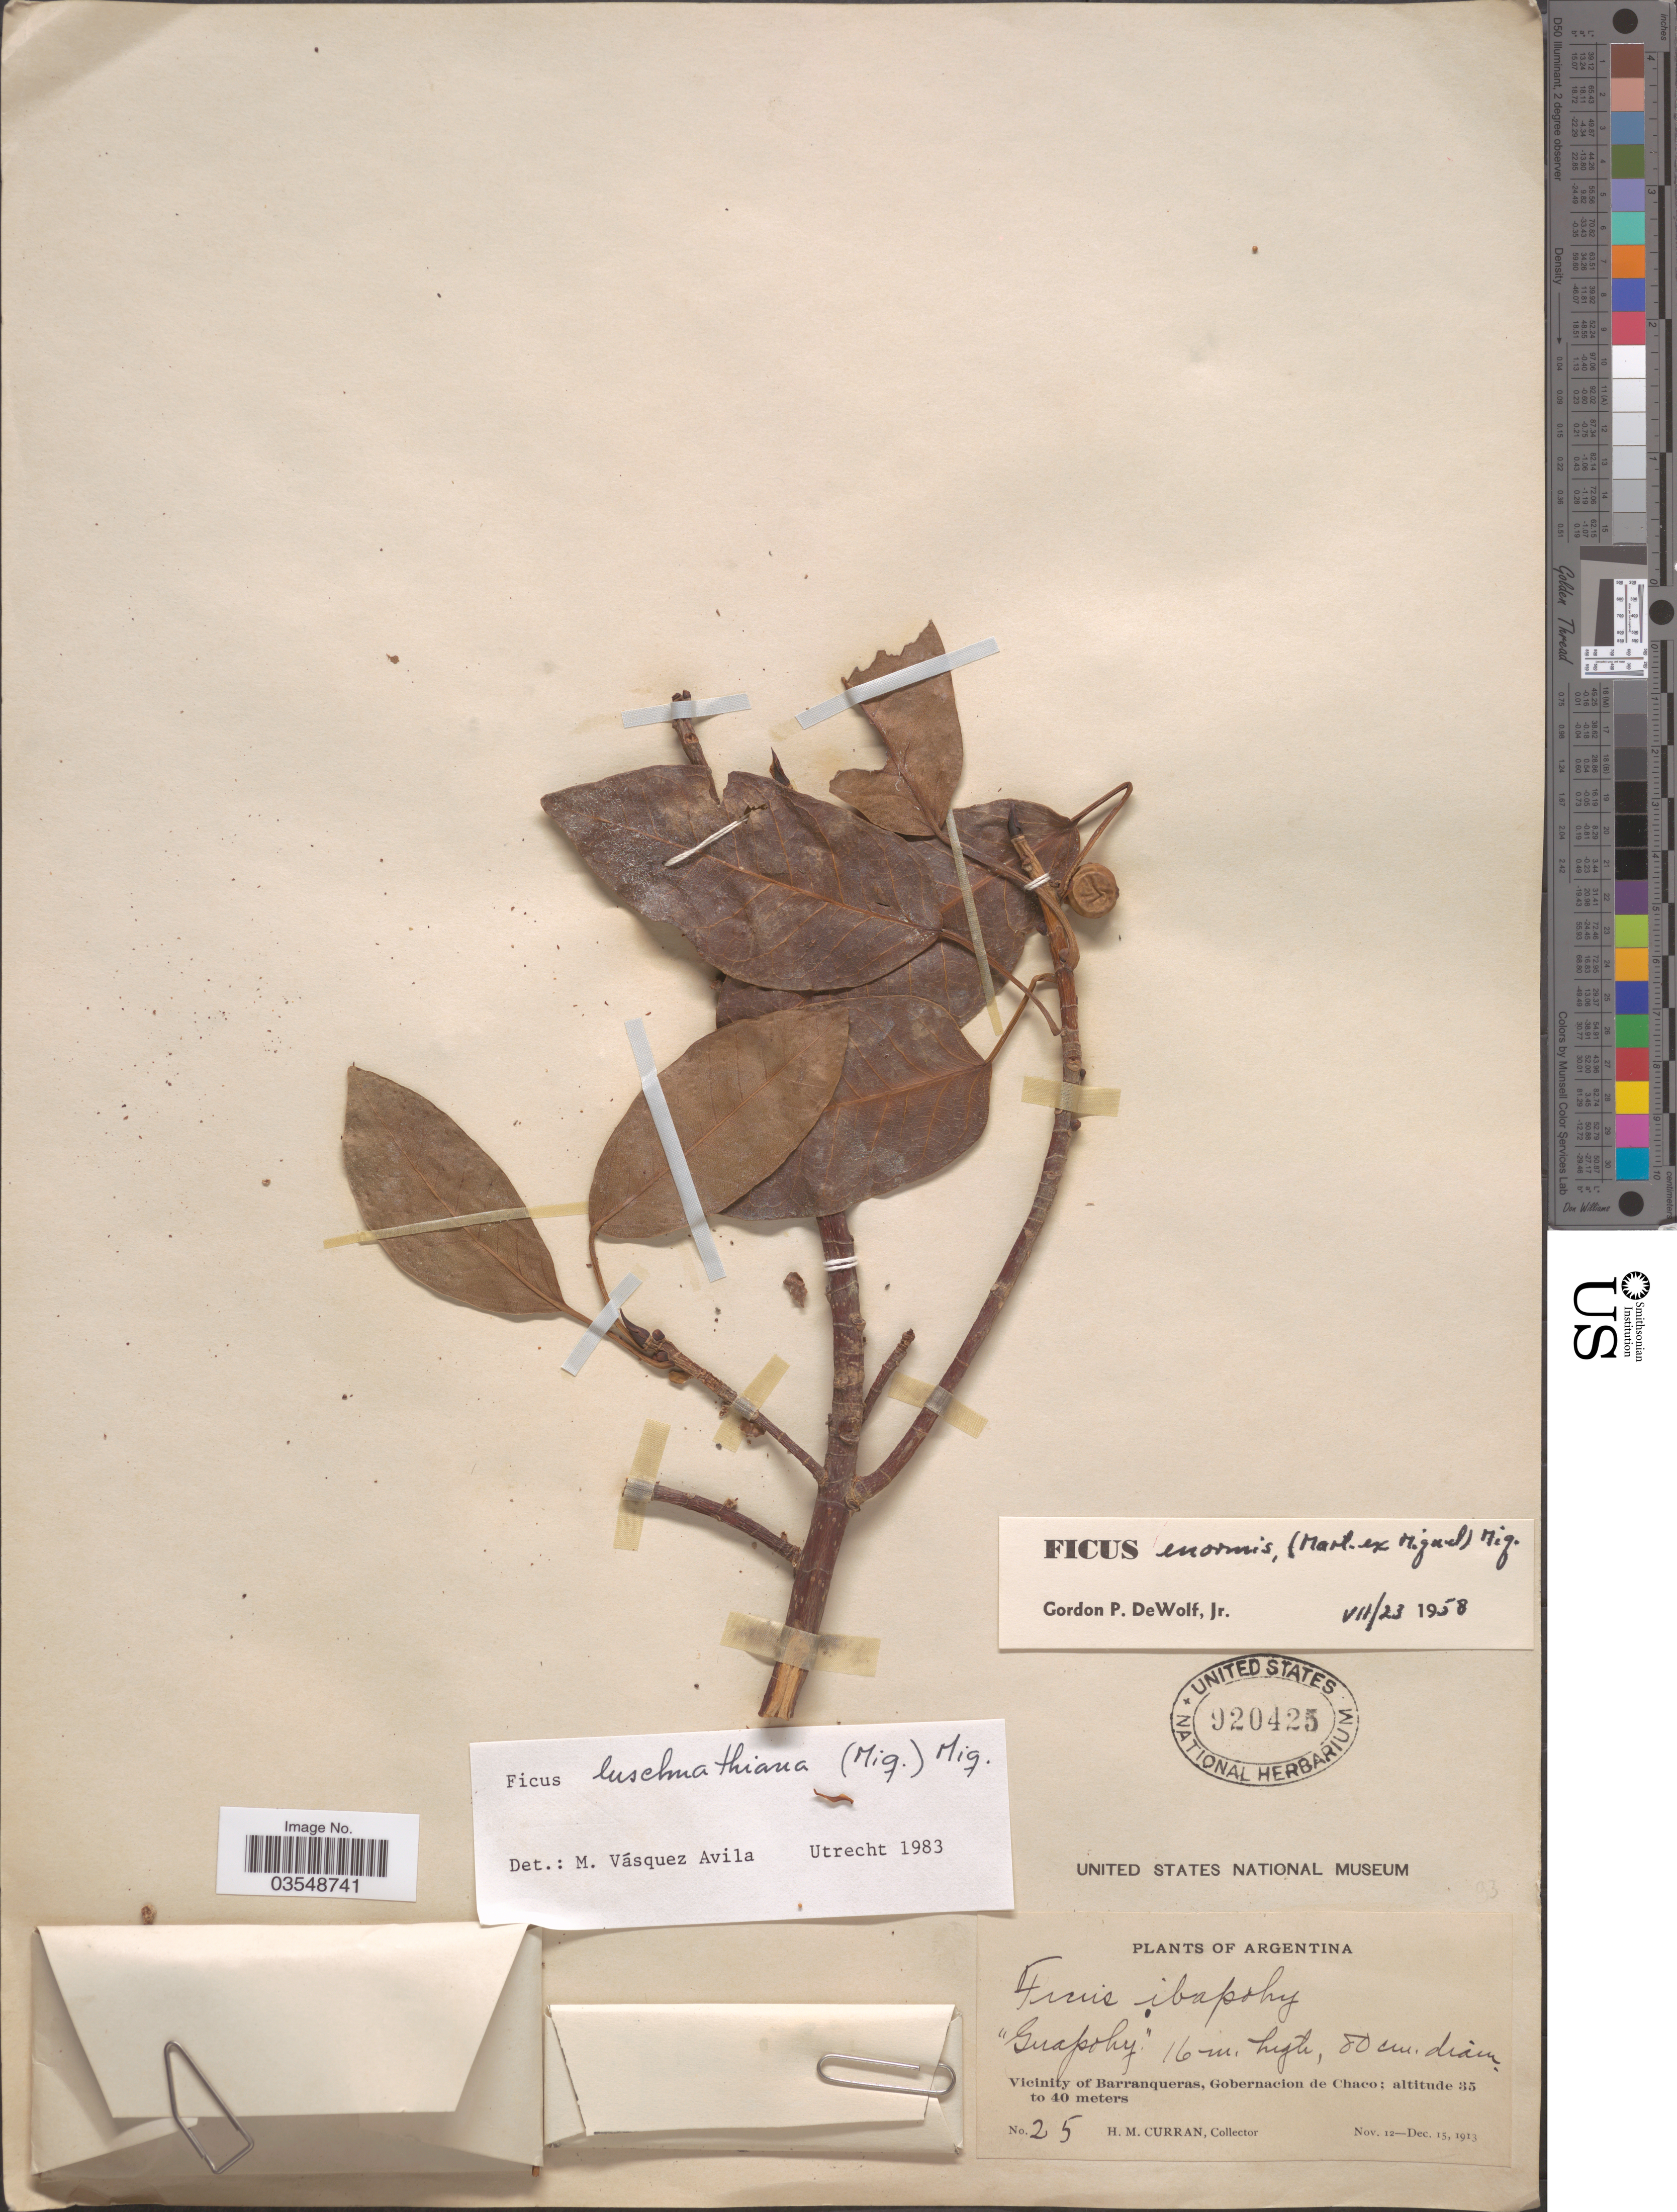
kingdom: Plantae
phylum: Tracheophyta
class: Magnoliopsida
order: Rosales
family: Moraceae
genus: Ficus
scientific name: Ficus luschnathiana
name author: (Miq.) Miq.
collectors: H. M. Curran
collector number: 25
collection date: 1913-11-12/1913-12-15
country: Argentina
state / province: Chaco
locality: Vicinity of Barranqueras, Gobernacion de Chaco.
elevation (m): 35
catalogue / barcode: US 920425